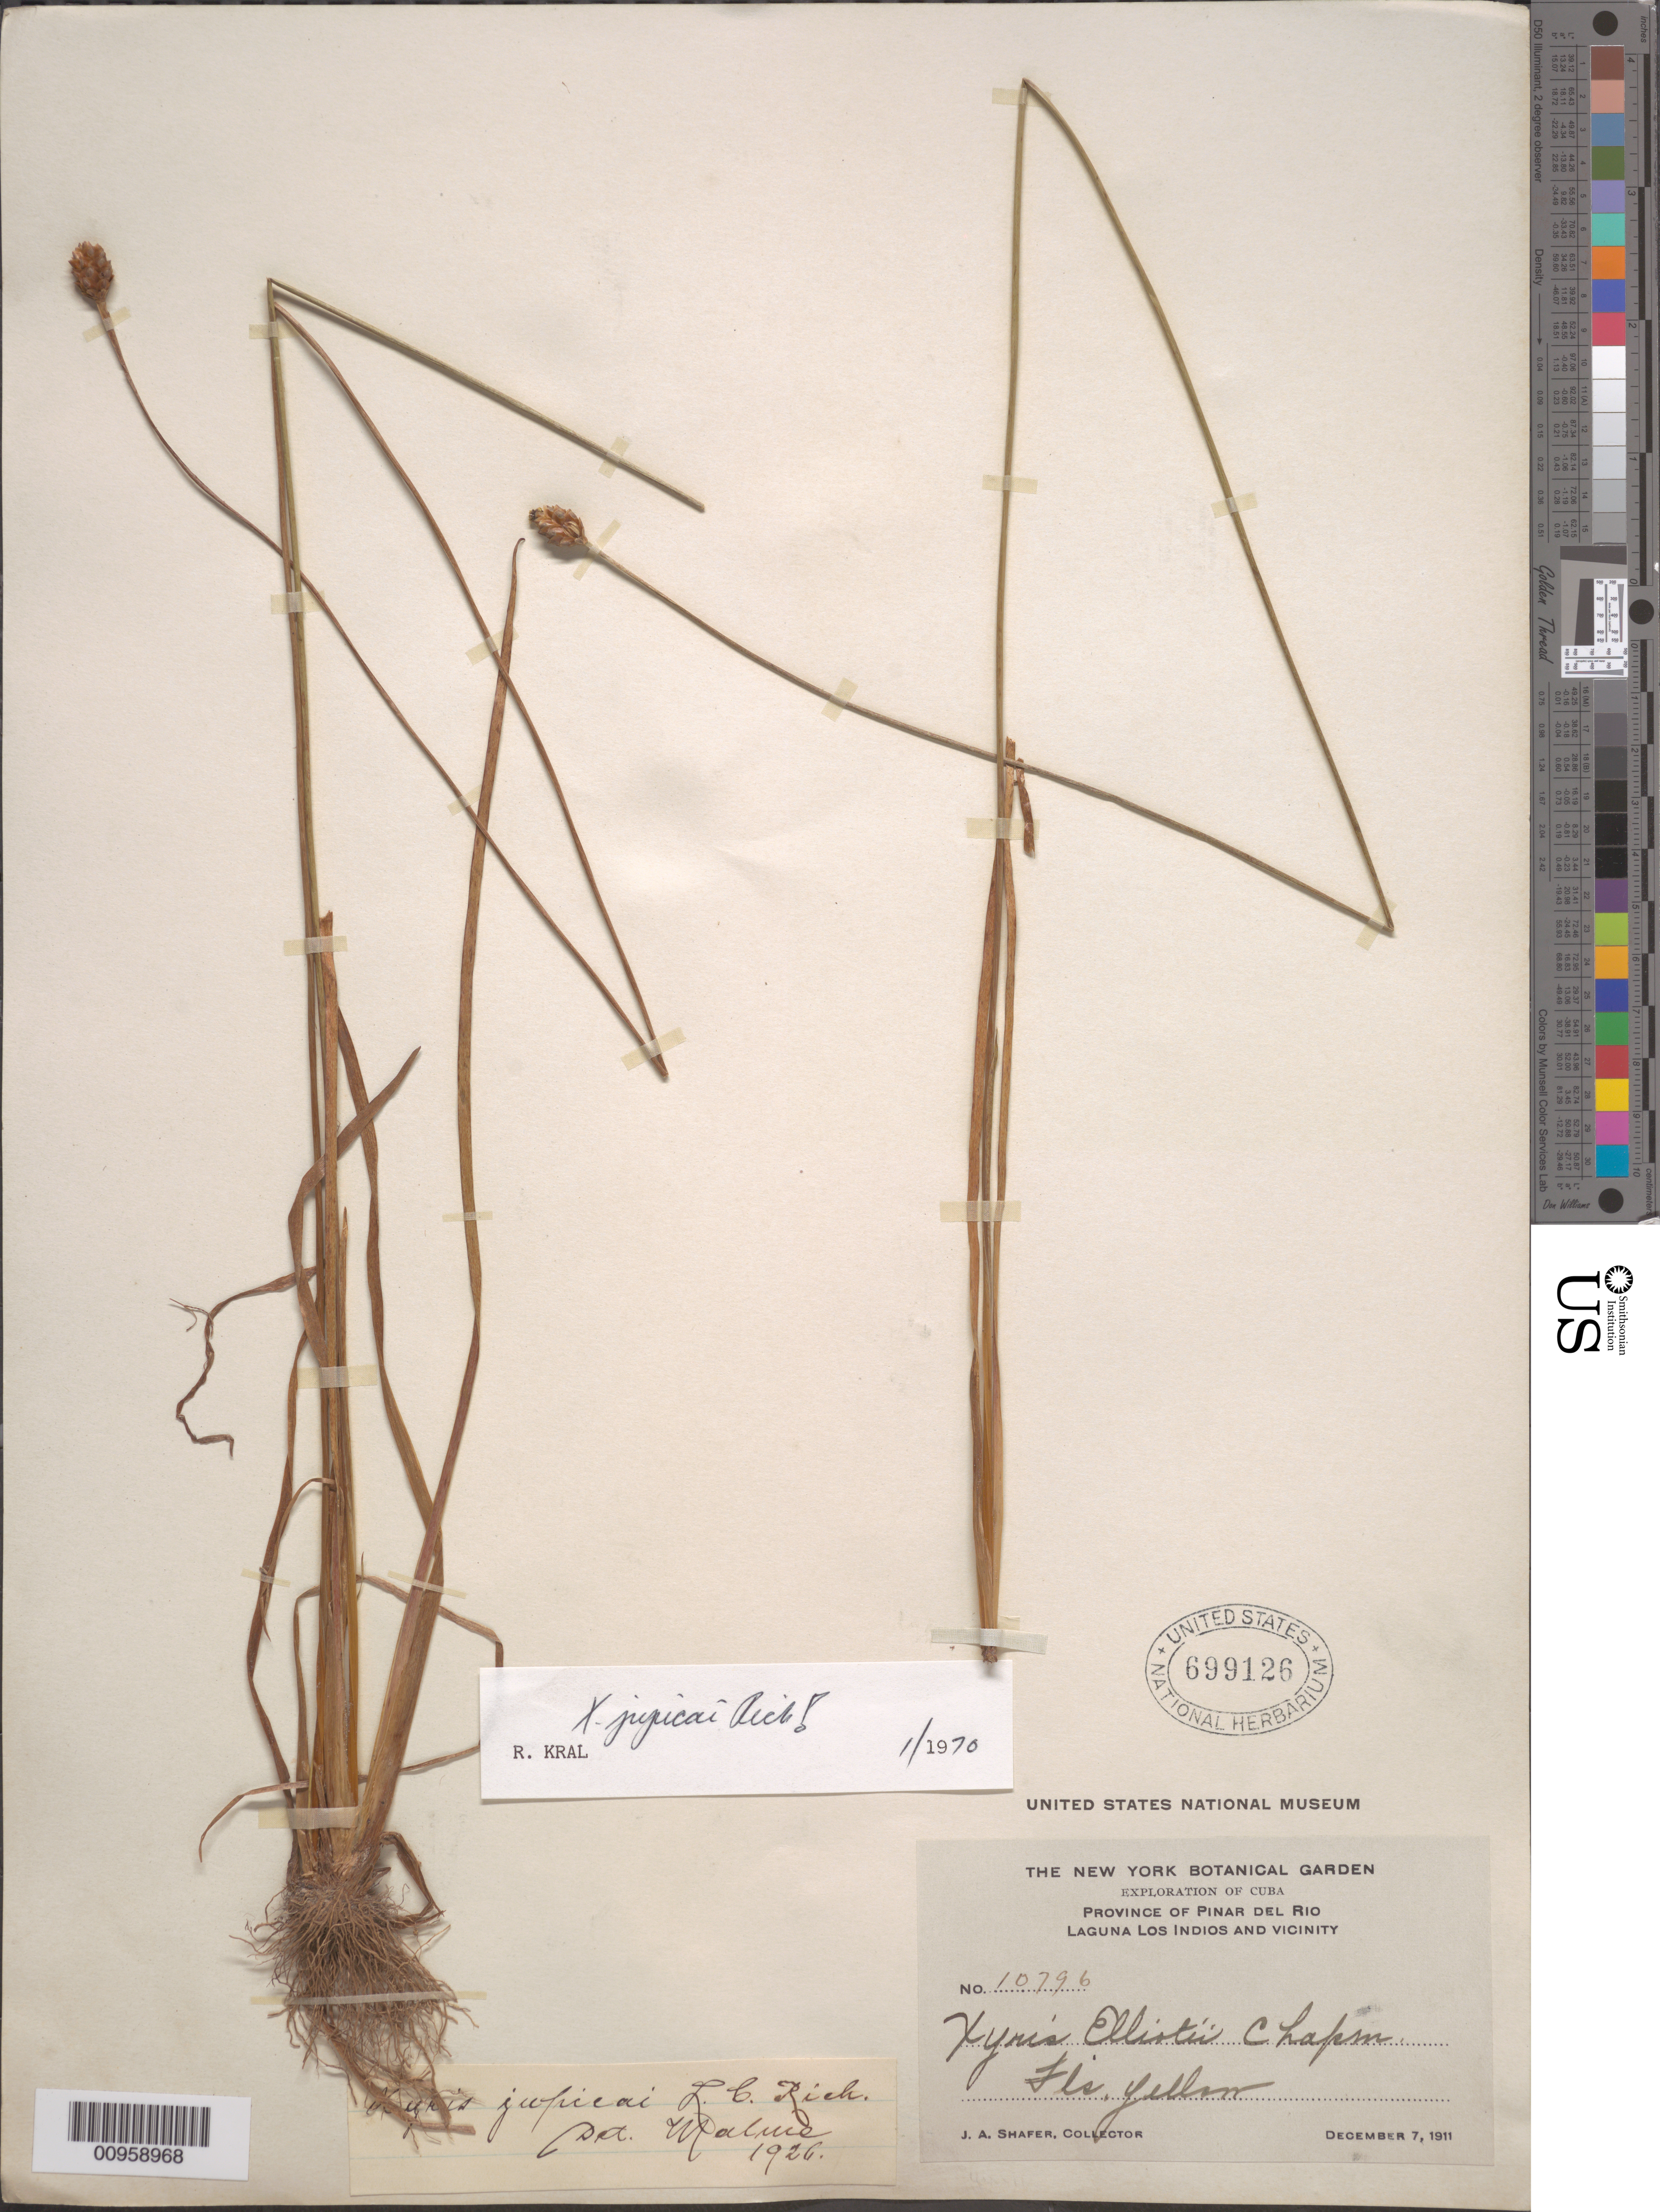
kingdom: Plantae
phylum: Tracheophyta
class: Liliopsida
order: Poales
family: Xyridaceae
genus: Xyris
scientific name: Xyris jupicai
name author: Rich.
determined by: Kral, Robert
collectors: J. A. Shafer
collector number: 10796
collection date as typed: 07 Dec 1911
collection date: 1911-12-07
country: Cuba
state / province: Pinar del Rio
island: Cuba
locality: Laguna Los Indios and vicinity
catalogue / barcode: US 699126